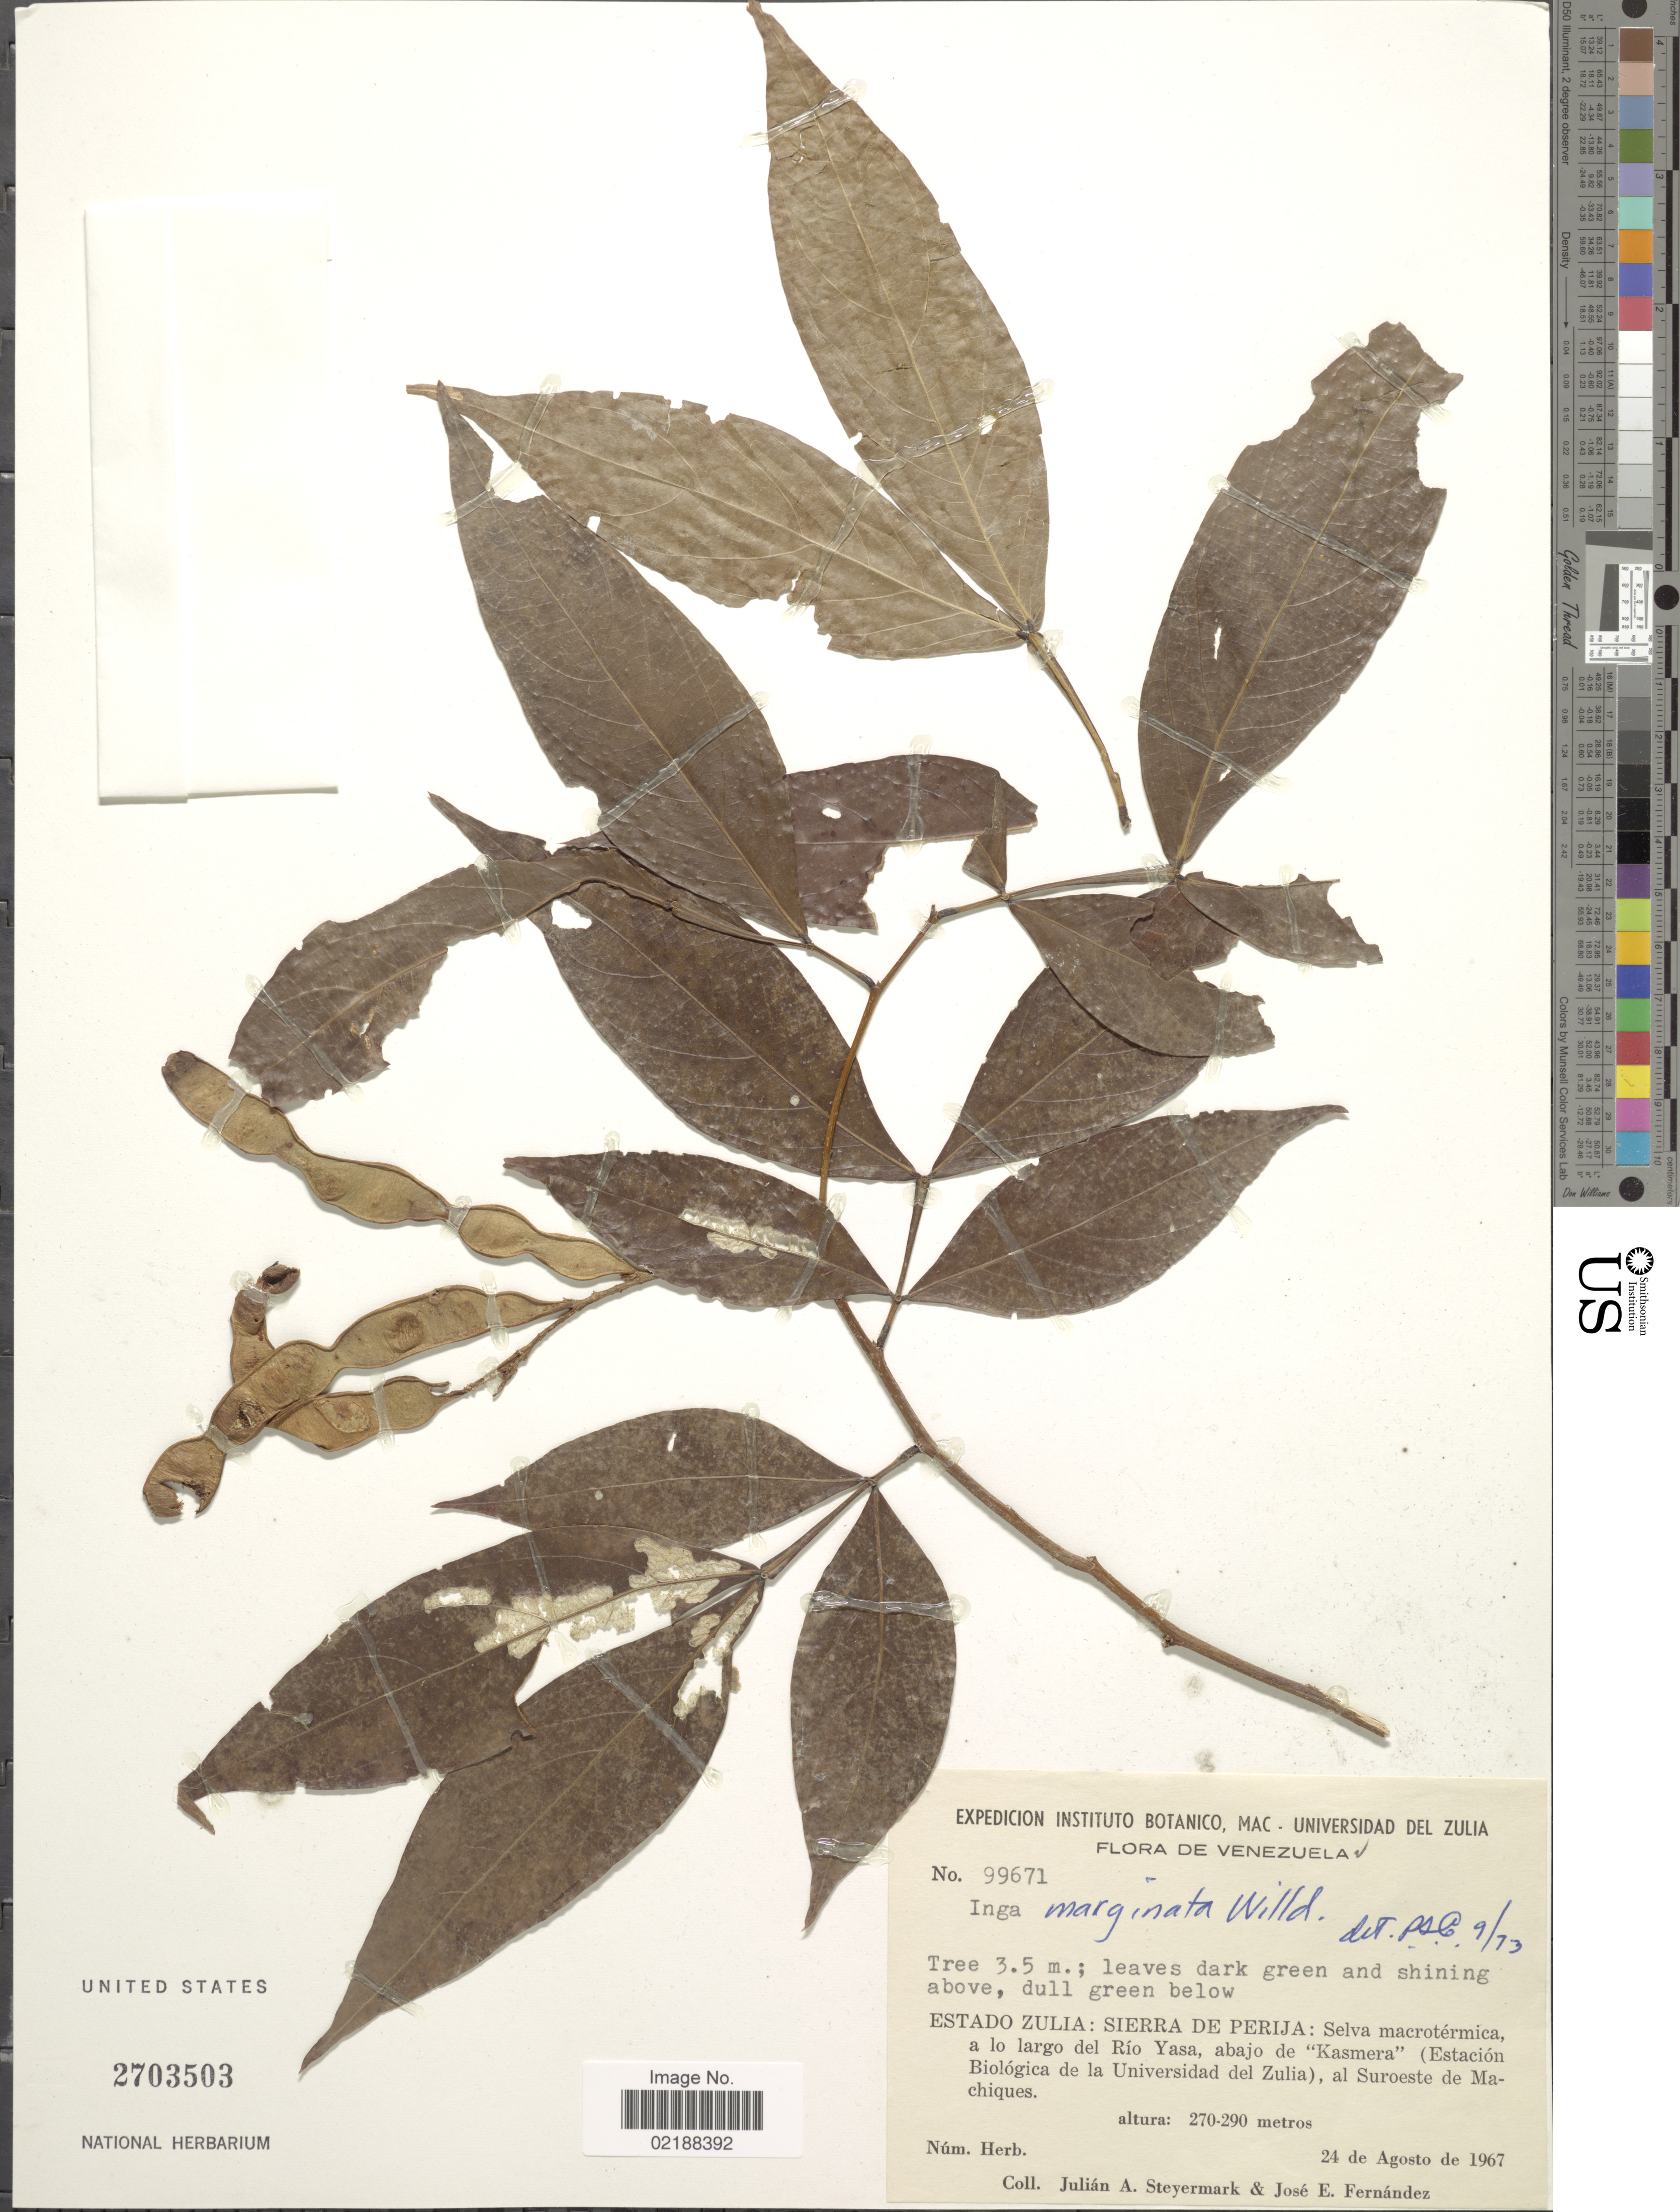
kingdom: Plantae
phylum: Tracheophyta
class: Magnoliopsida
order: Fabales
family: Fabaceae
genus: Inga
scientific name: Inga marginata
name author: Willd.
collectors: J. Steyermark & J. Fernández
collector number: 99671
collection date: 1967-08-24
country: Venezuela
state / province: Zulia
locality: Sierra de Perija, a lo largo del Rio Yasa, abajo de "kasmera"(Estacion Biologica de la Universidad del Zulia) al Suroeste de Machiques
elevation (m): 270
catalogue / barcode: US 2703503